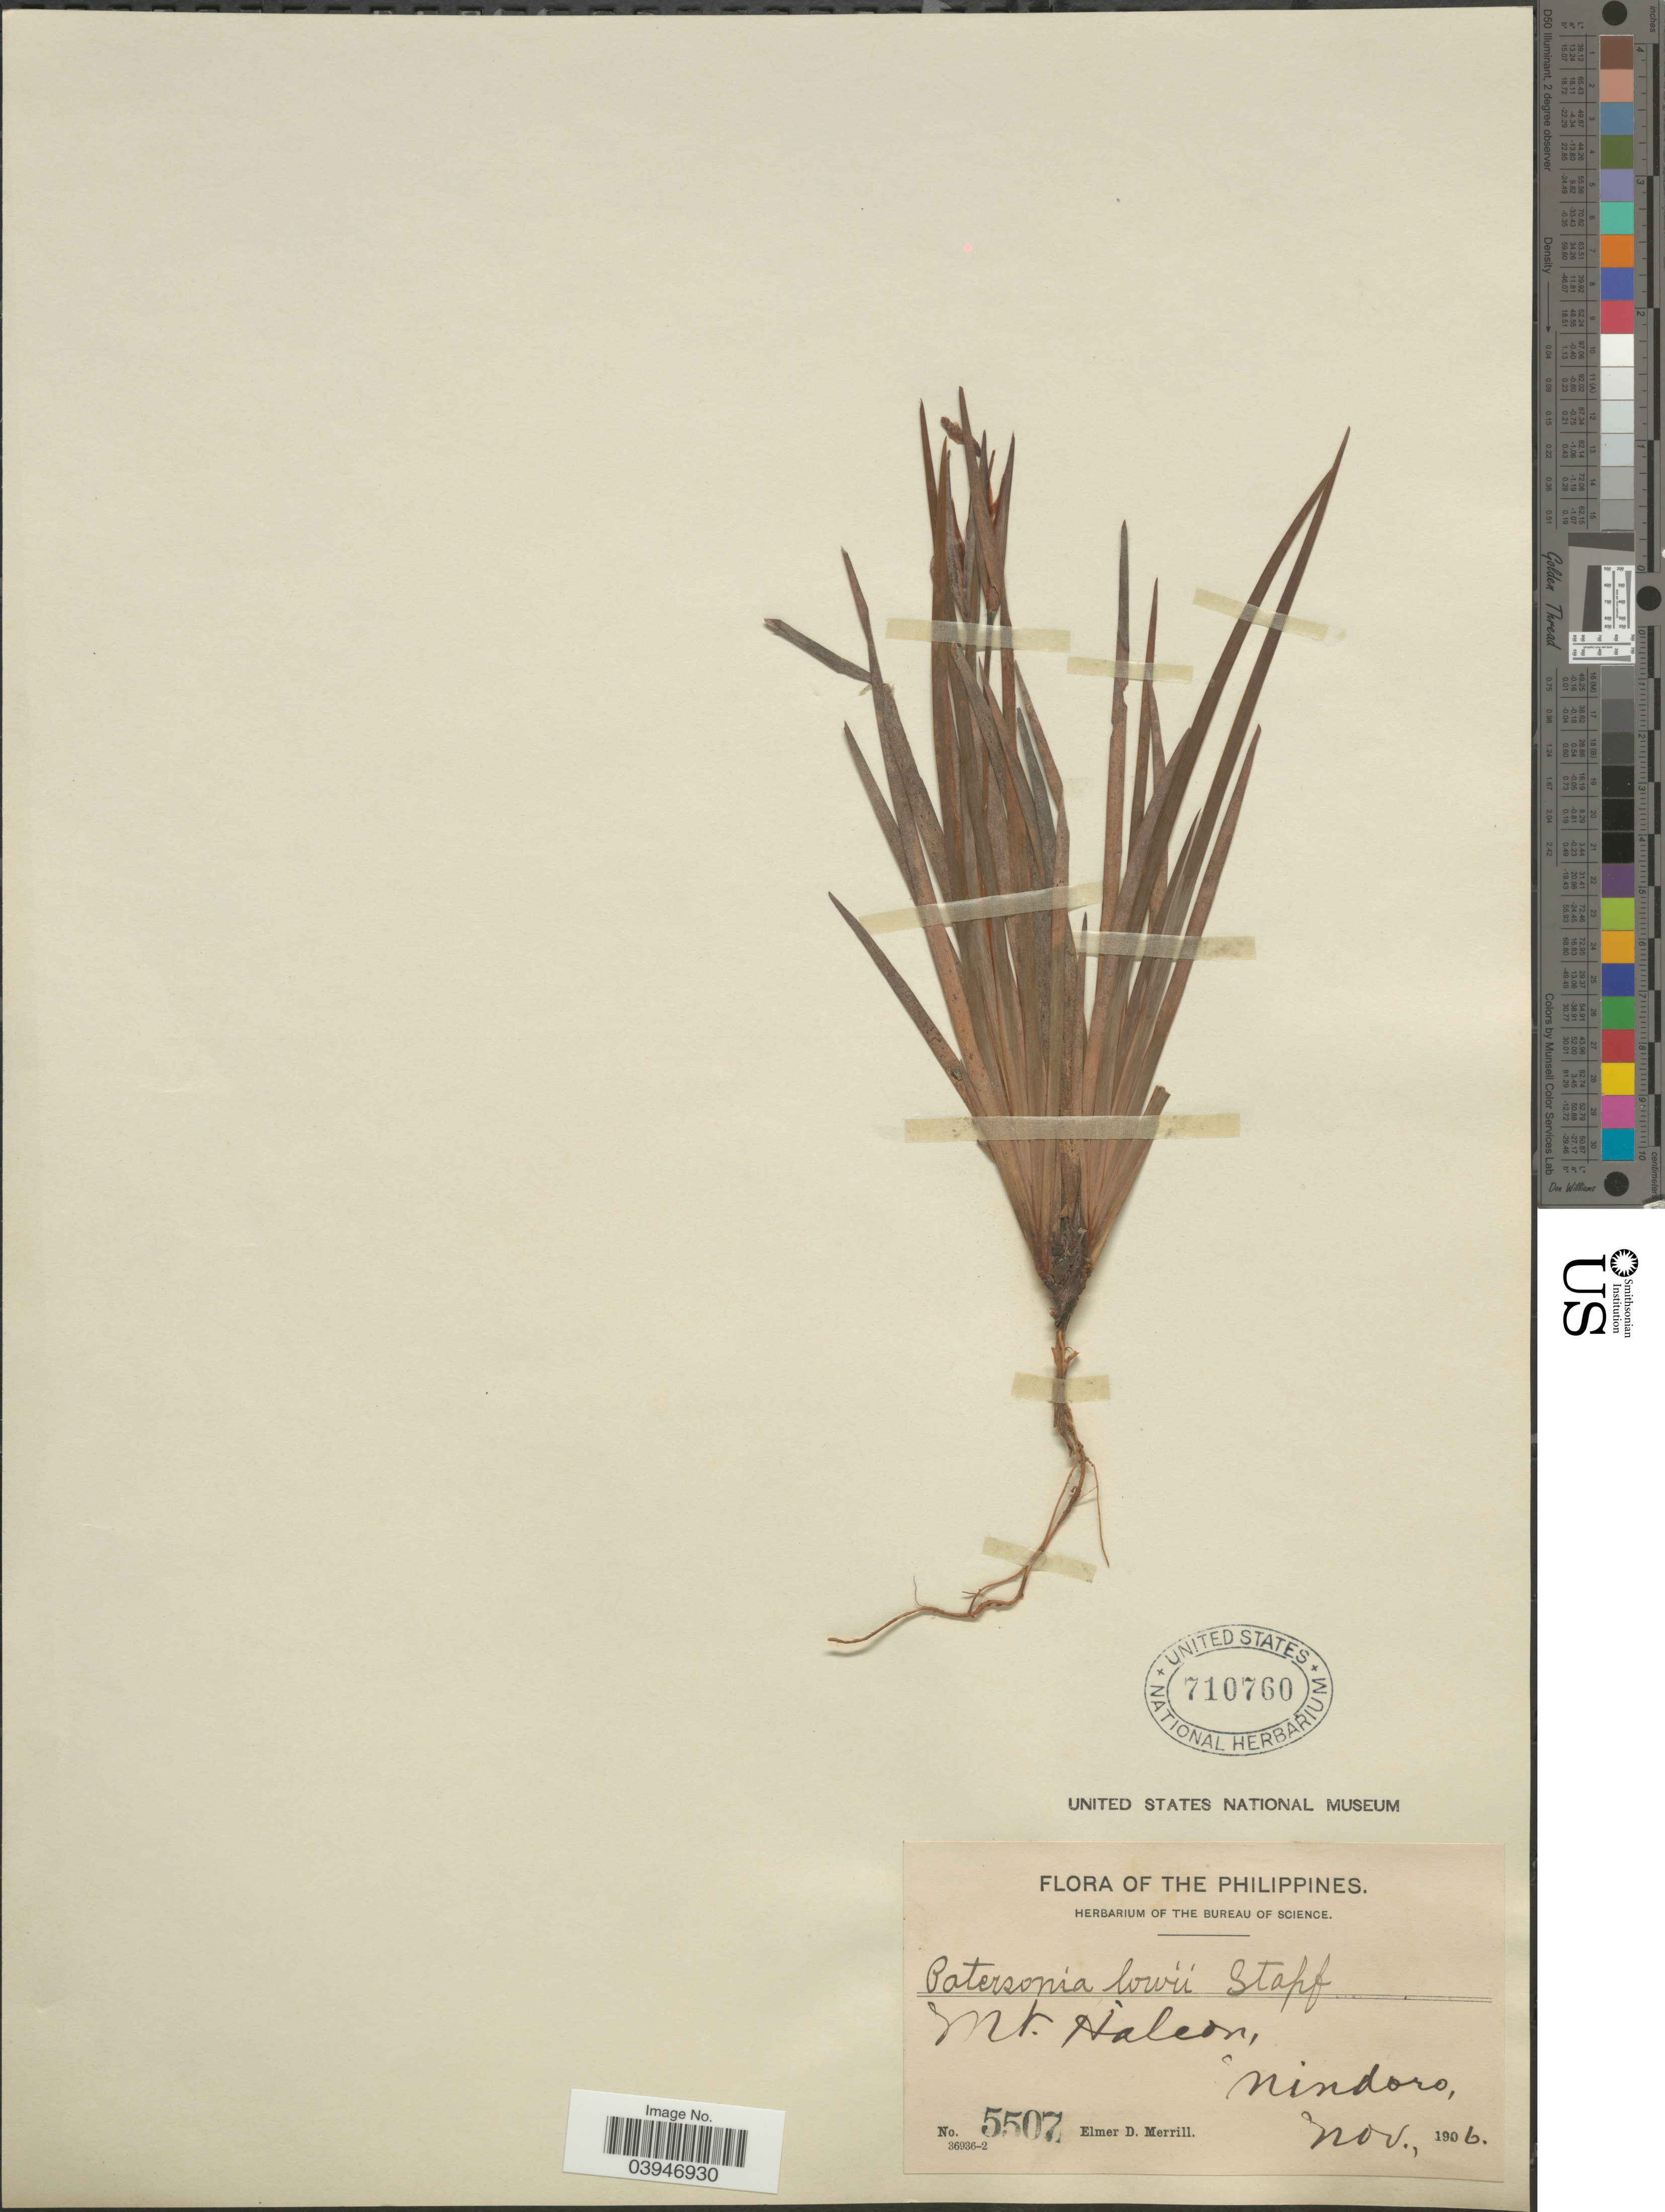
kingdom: Plantae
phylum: Tracheophyta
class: Liliopsida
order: Asparagales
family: Iridaceae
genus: Patersonia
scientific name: Patersonia lowii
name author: Stapf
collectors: E. D. Merrill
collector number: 5507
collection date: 1906-11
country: Philippines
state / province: Mimaropa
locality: Mt. Halcon, Mindoro.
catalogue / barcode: US 710760